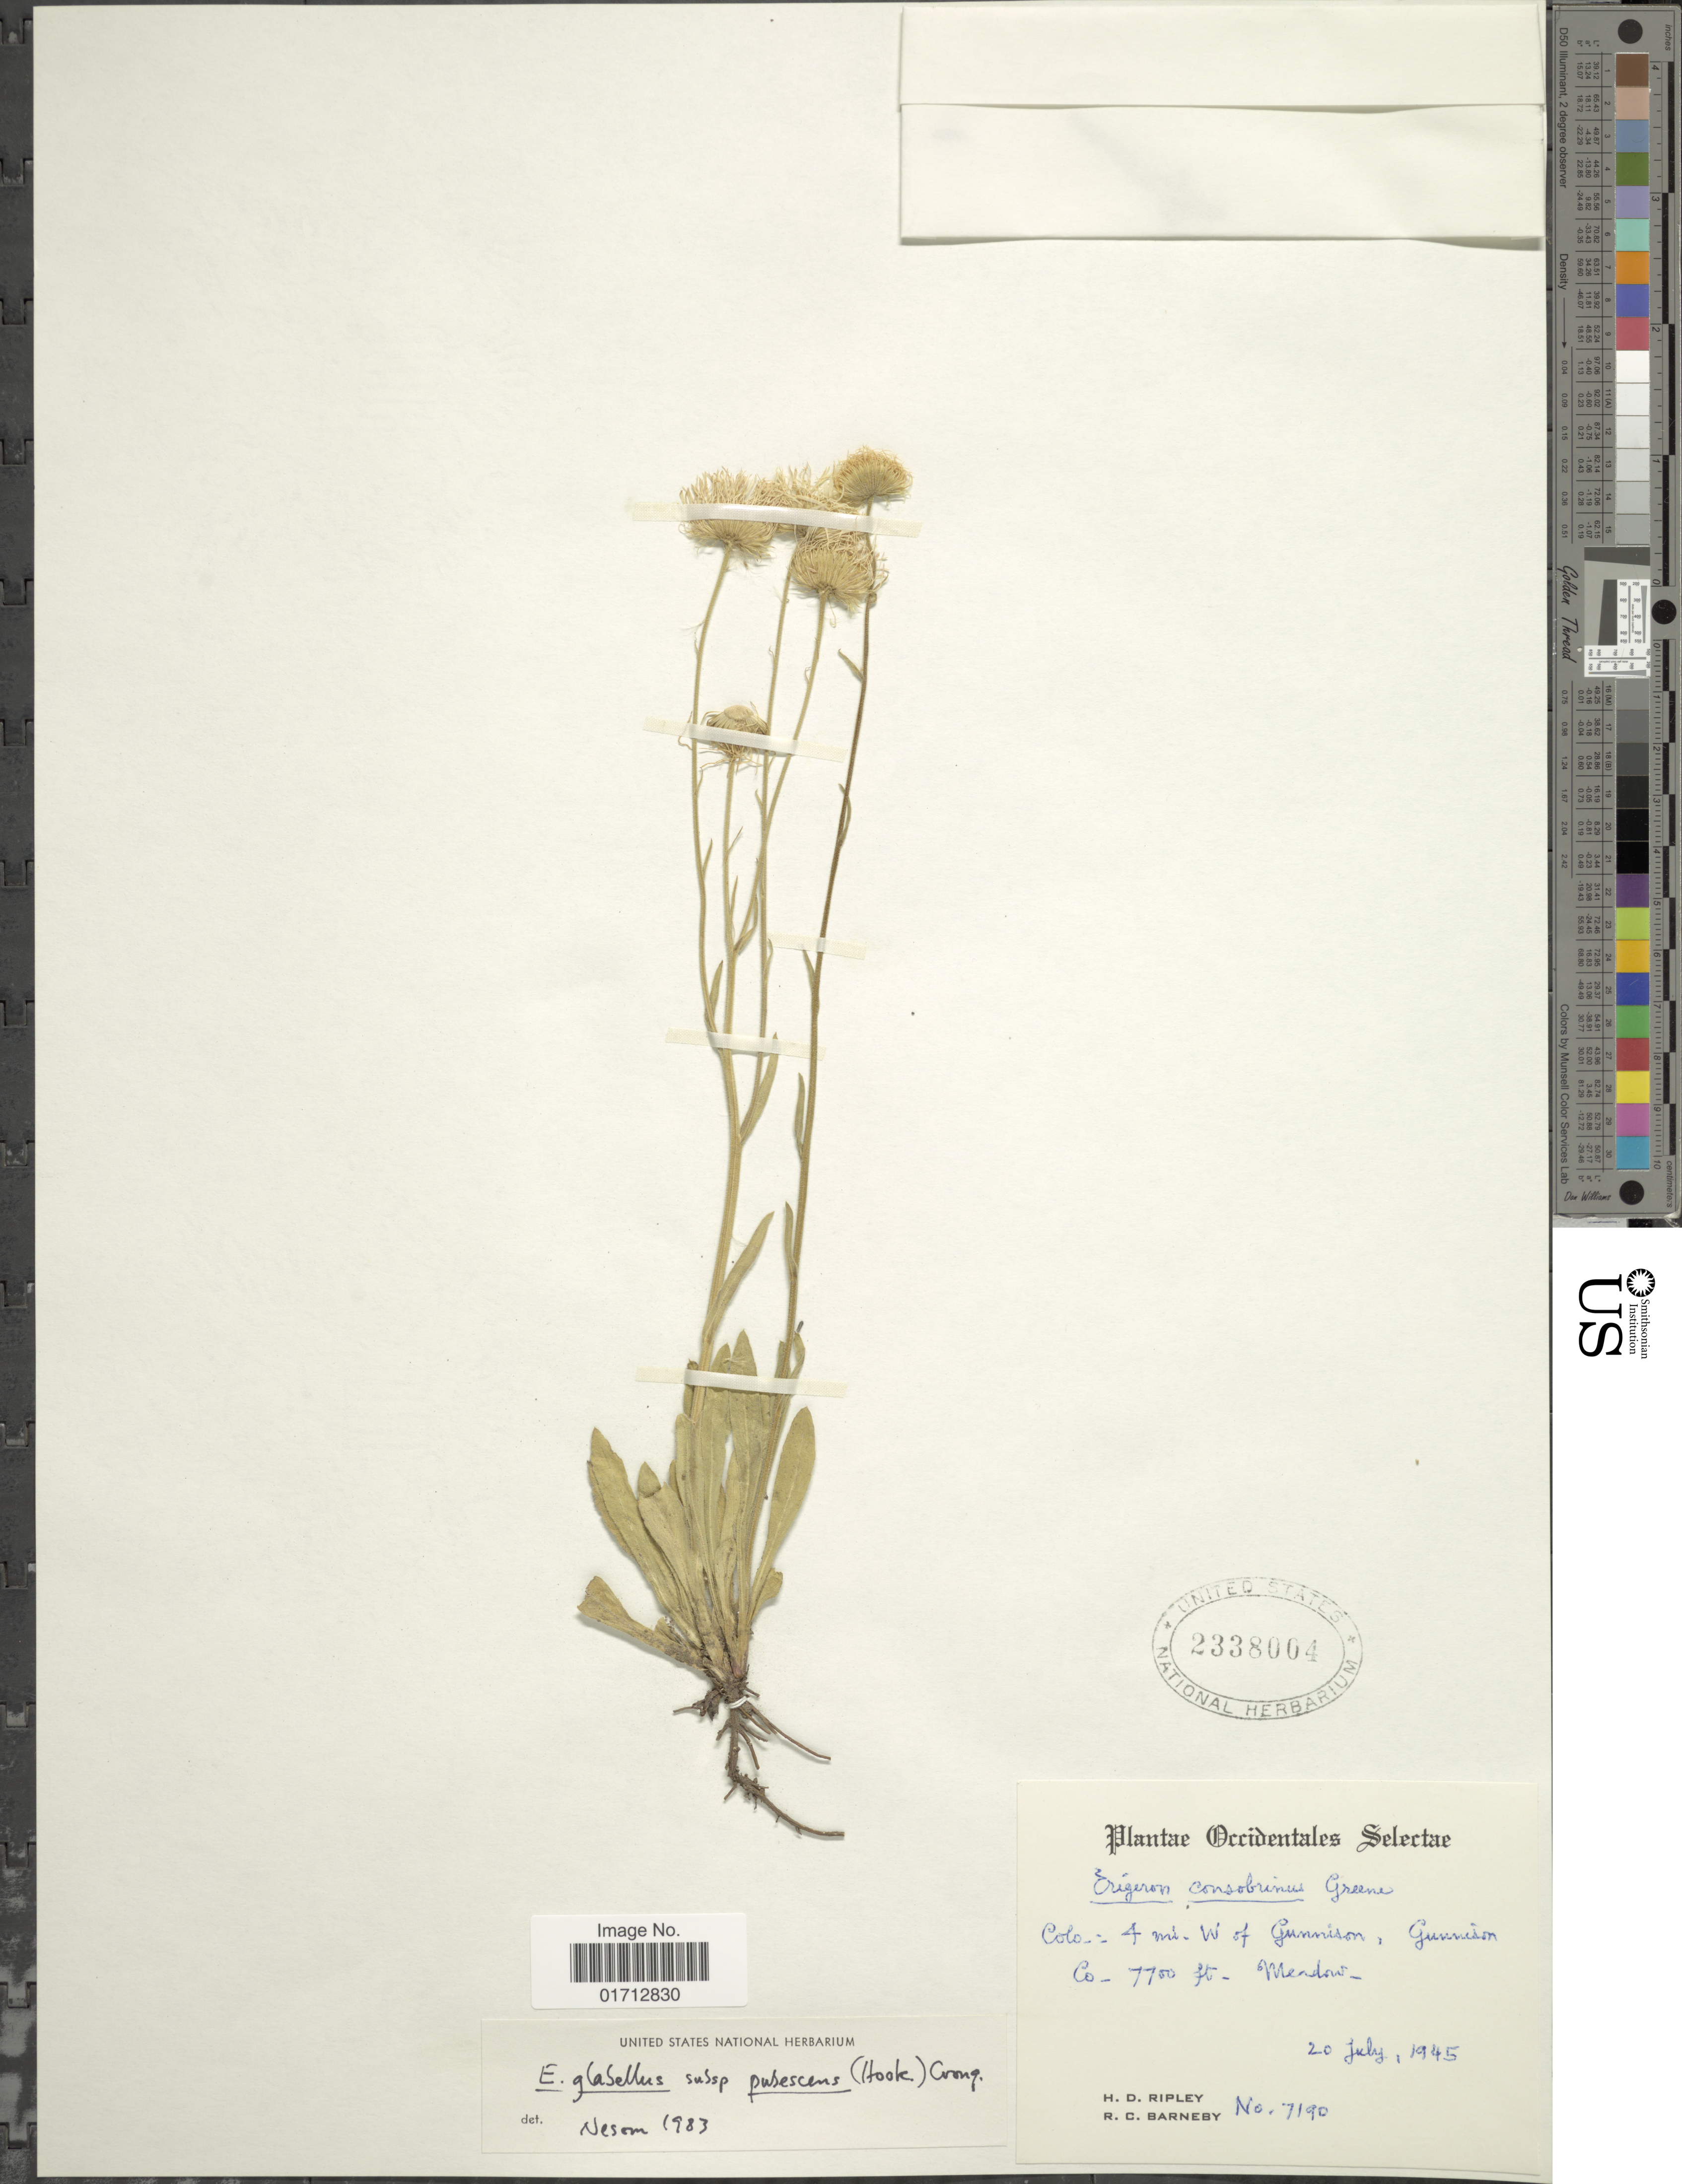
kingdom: Plantae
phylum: Tracheophyta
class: Magnoliopsida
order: Asterales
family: Asteraceae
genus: Erigeron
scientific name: Erigeron glabellus subsp. pubescens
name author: (Hook.) Cronq.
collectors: H. Ripley & R. C. Barneby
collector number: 7190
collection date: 1945-07-20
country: United States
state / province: Colorado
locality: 4 mi. W of Gunnison, Gunnison Co.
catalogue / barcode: US 2338004